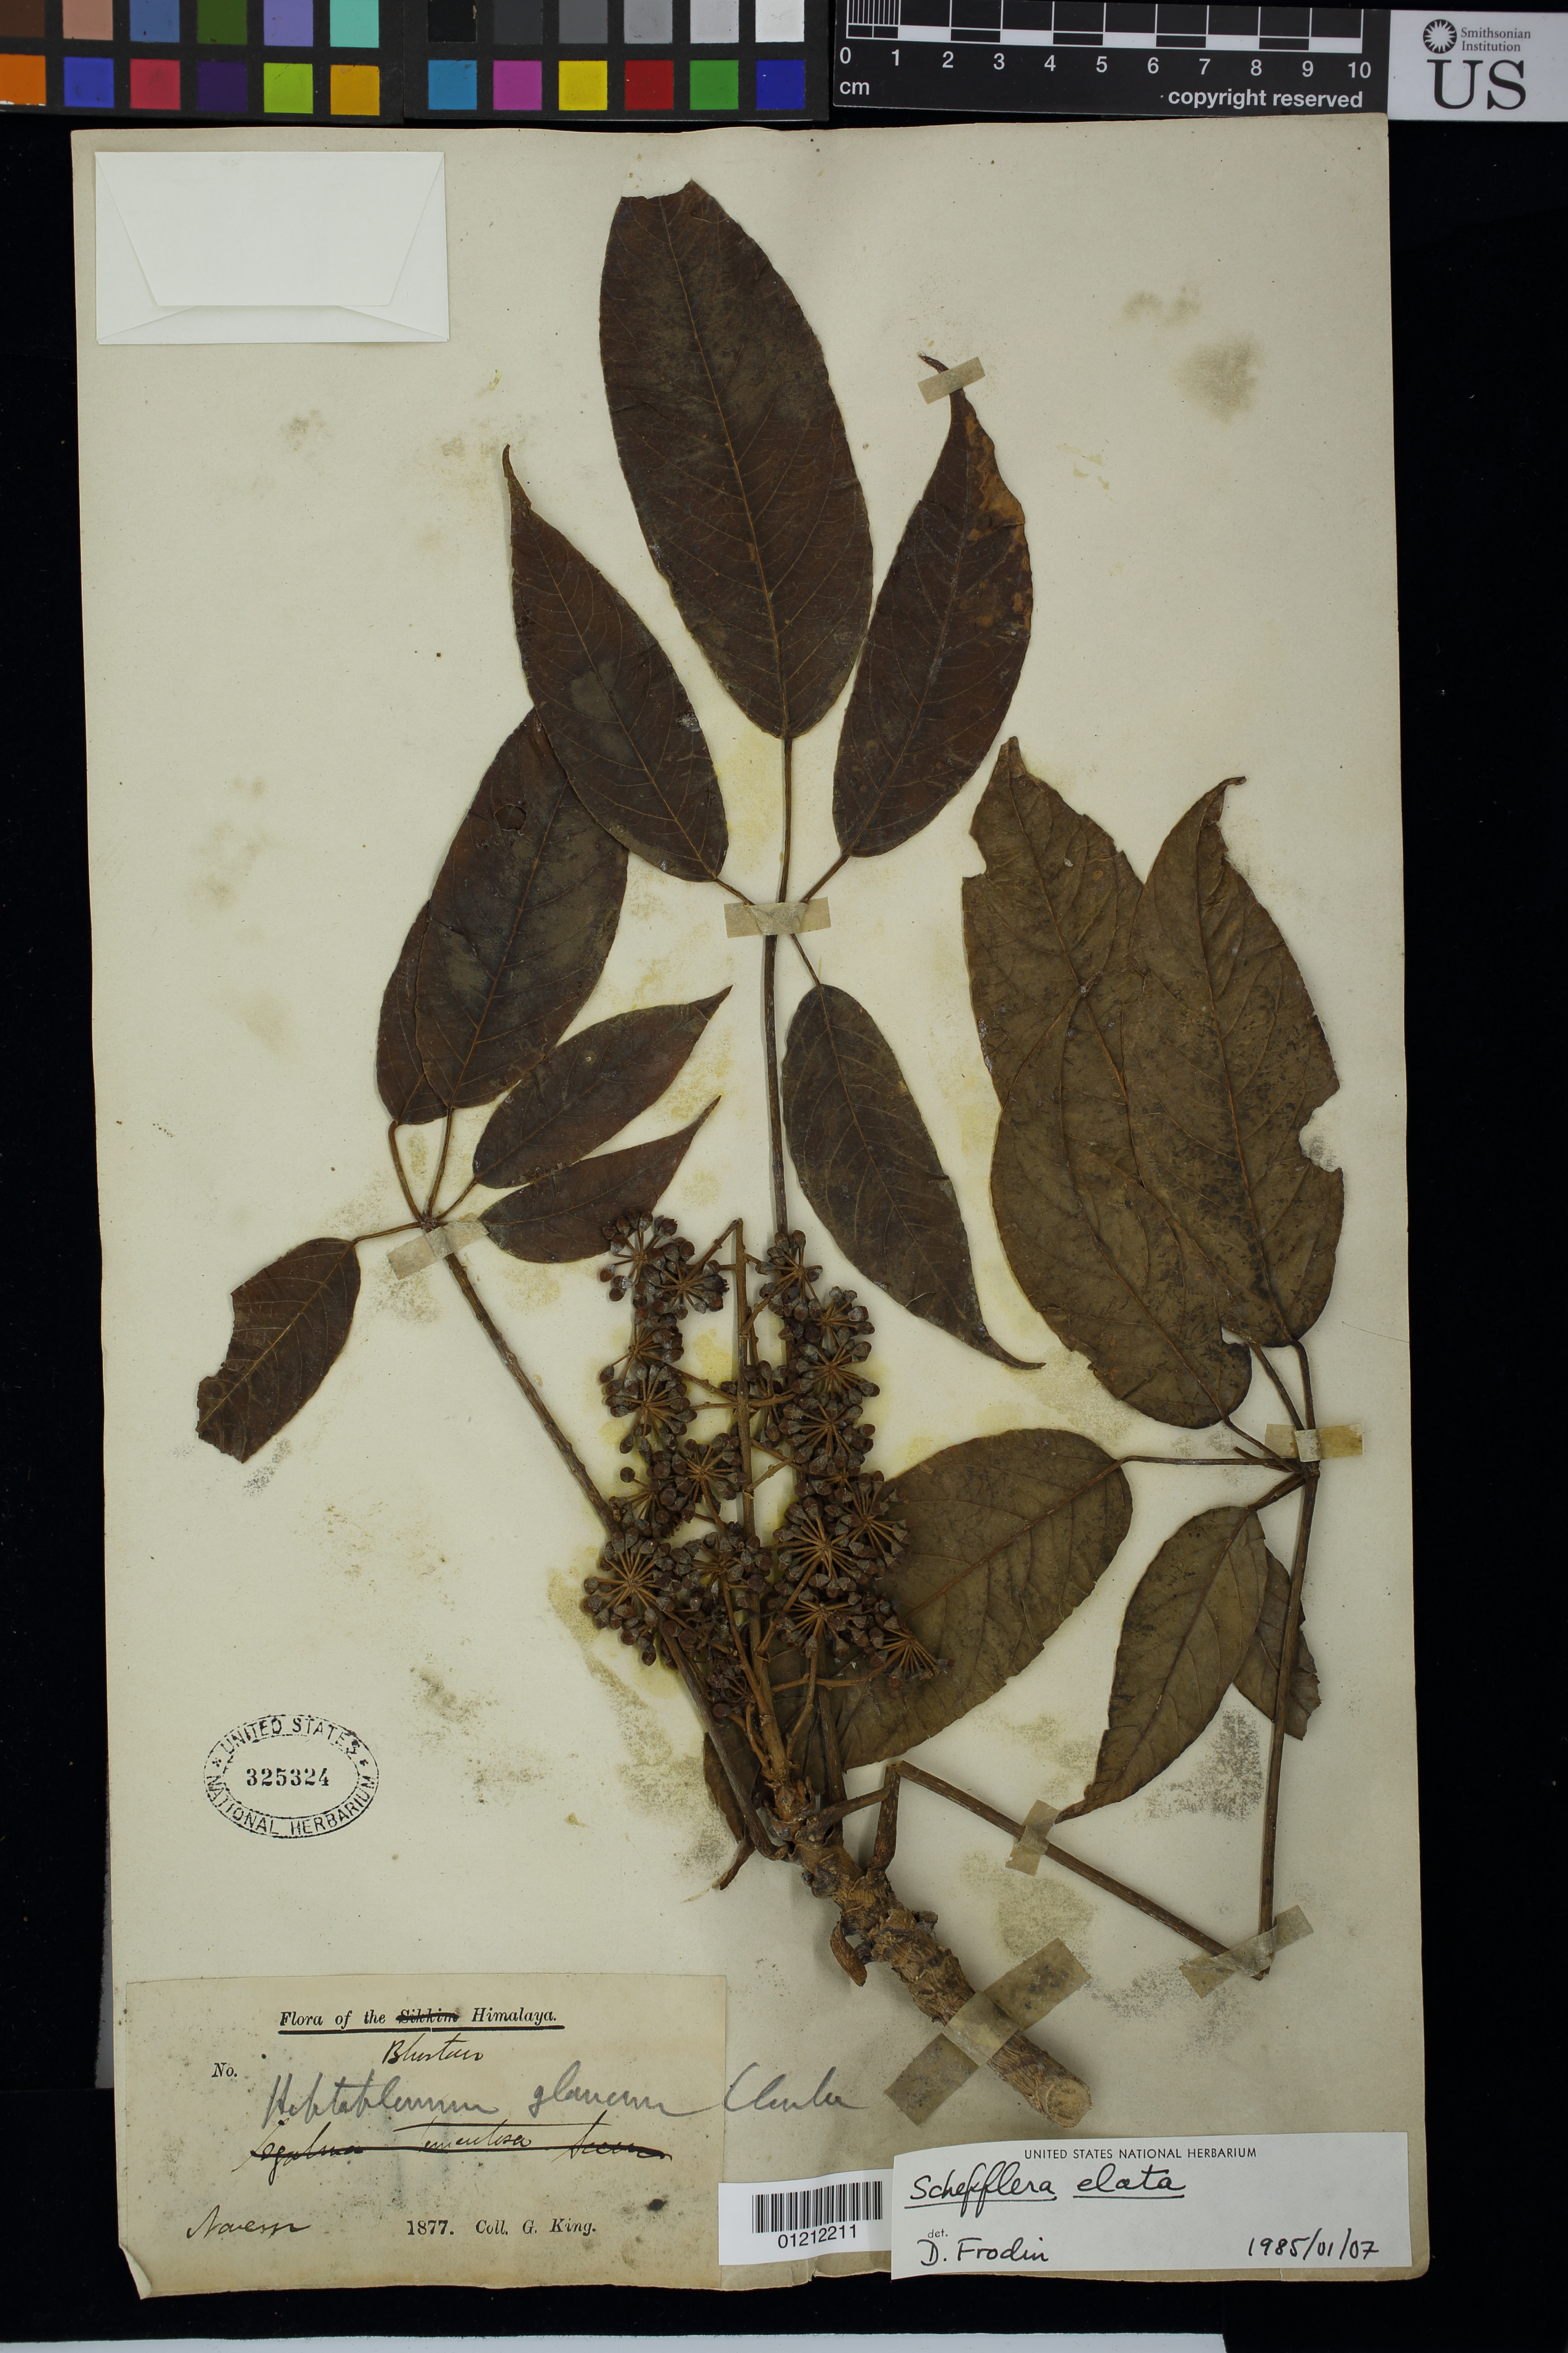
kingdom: Plantae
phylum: Tracheophyta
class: Magnoliopsida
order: Apiales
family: Araliaceae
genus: Schefflera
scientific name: Schefflera elata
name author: (Buch.-Ham.) Harms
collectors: G. King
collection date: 1877-11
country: Bhutan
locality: Bhutan Himalaya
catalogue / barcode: US 325324